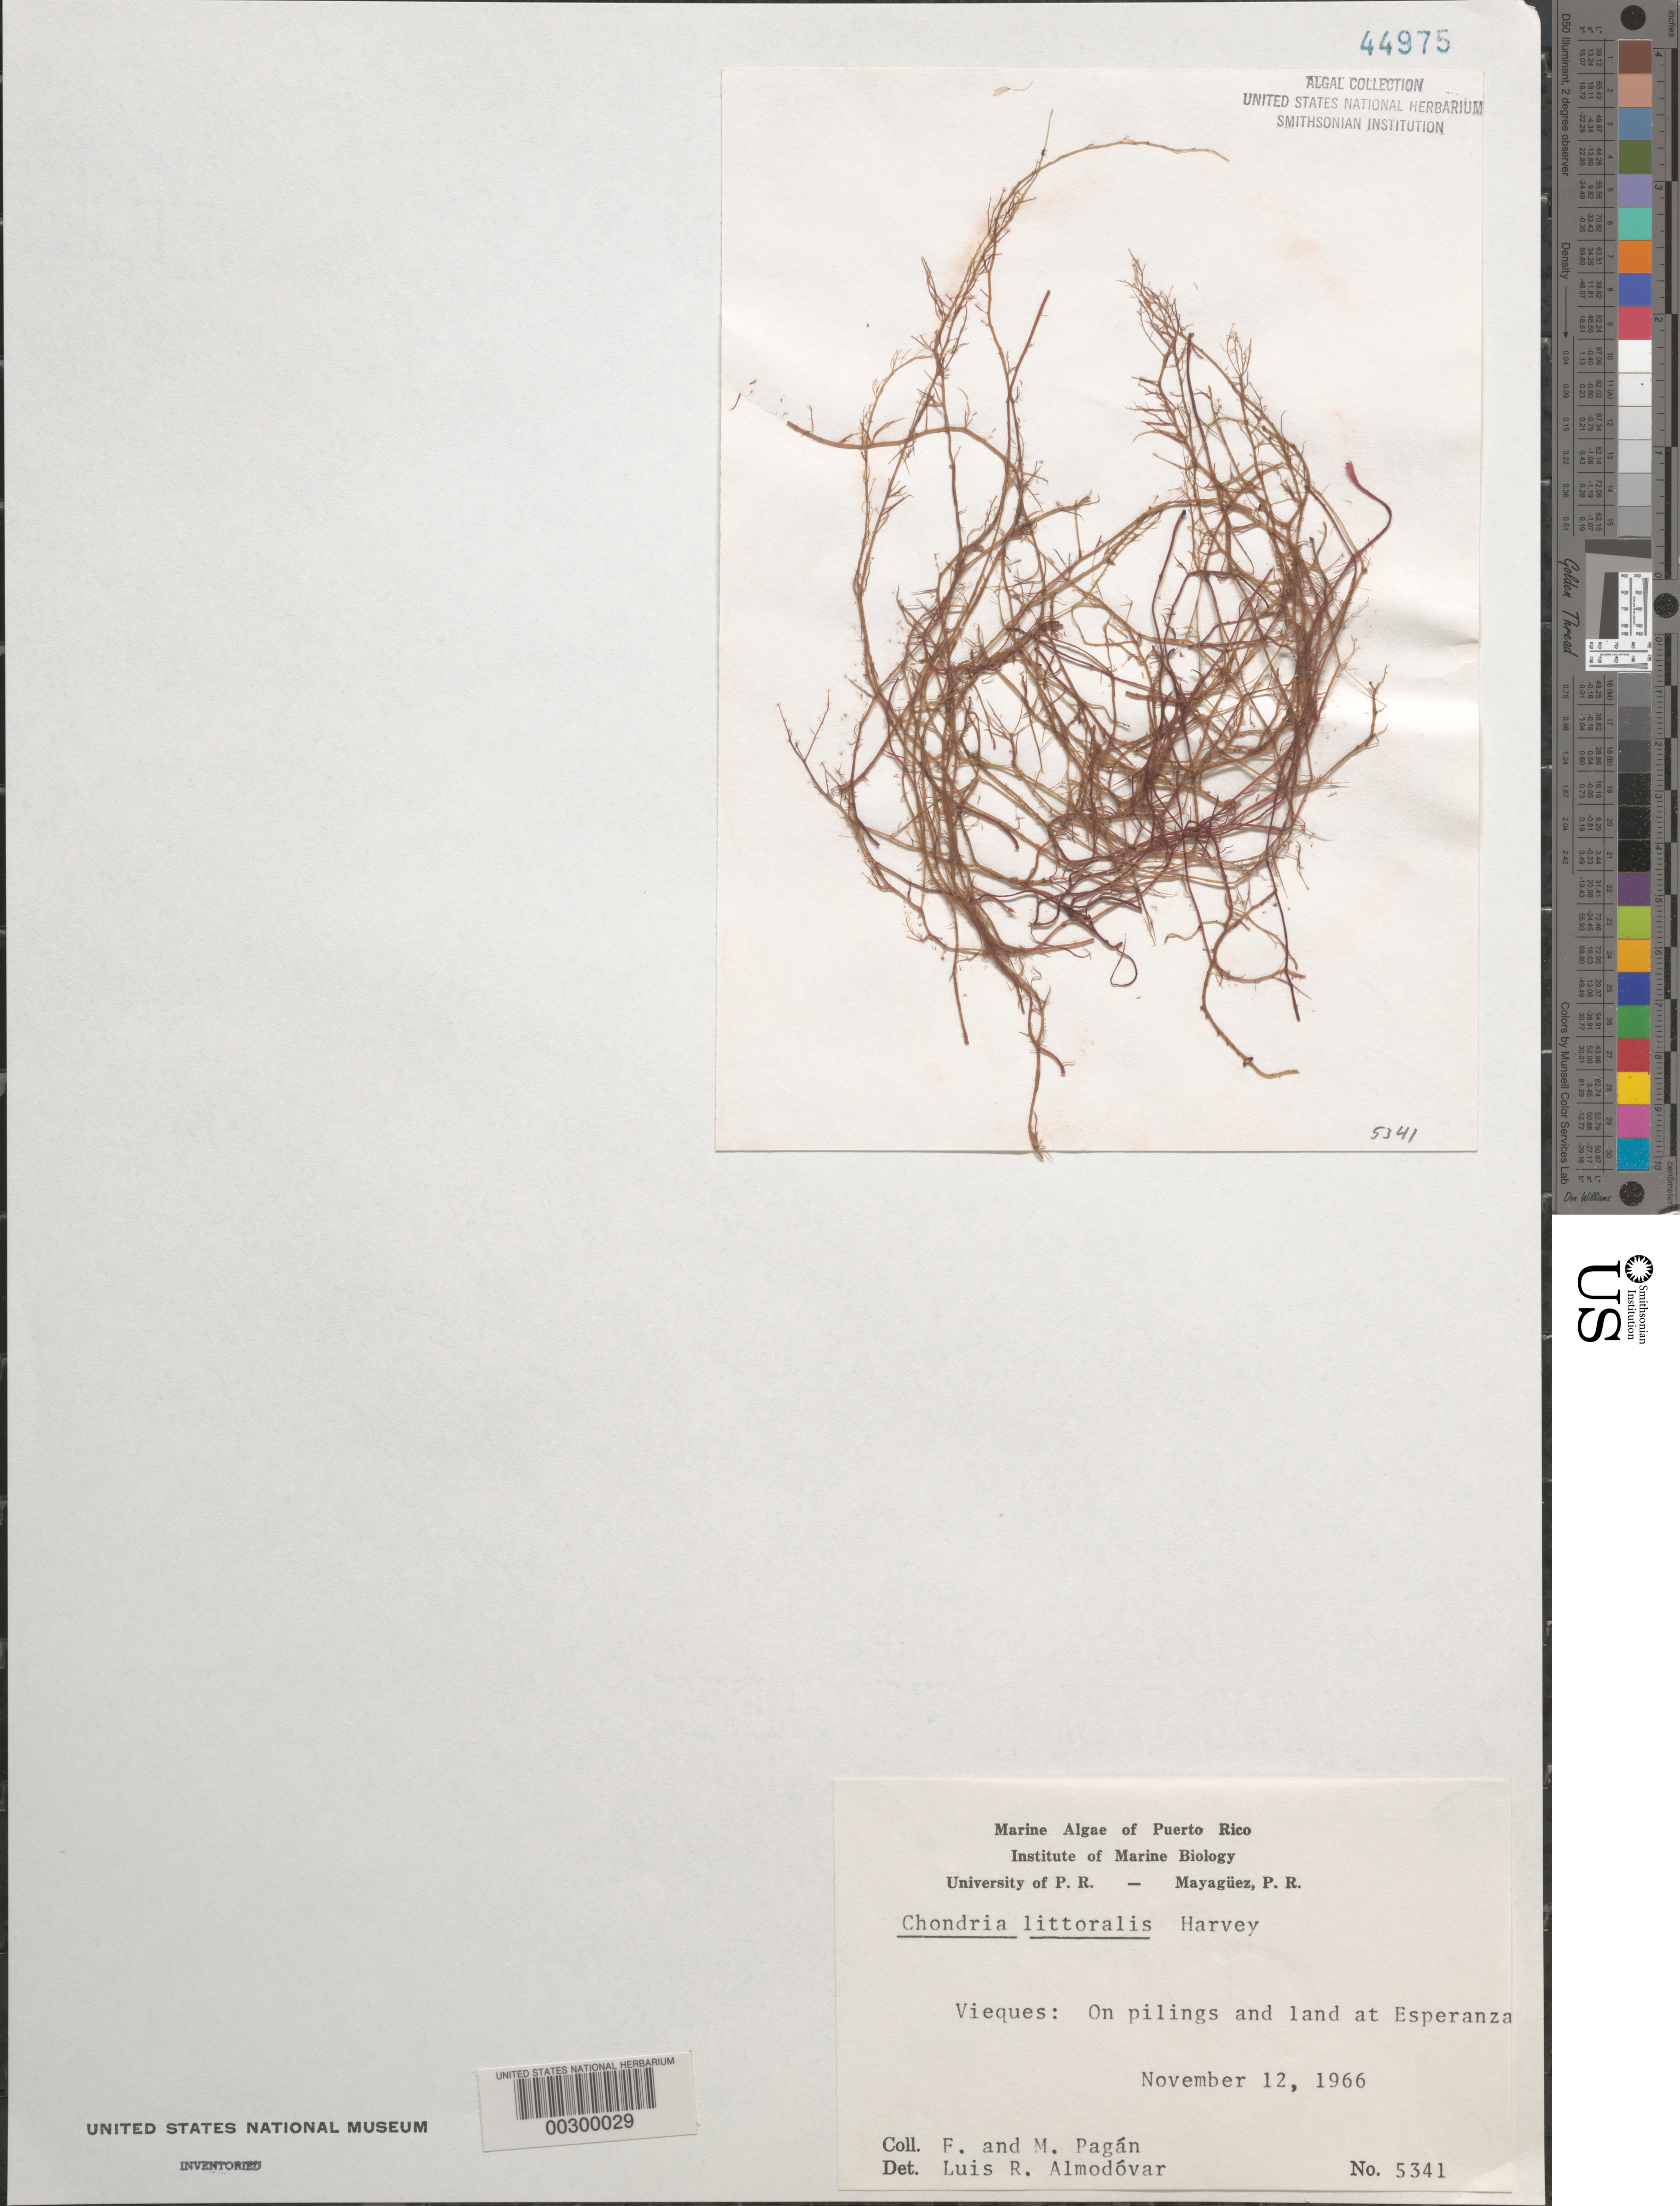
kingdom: Plantae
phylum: Rhodophyta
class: Florideophyceae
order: Ceramiales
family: Rhodomelaceae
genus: Chondria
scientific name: Chondria littoralis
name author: Harv.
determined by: Almodovar, L. R.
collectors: F. Pagan & M. Pagan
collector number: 5341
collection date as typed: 12 Nov 1966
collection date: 1966-11-12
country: Puerto Rico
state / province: Vieques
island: Vieques Island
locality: Esperanza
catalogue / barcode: US 44975